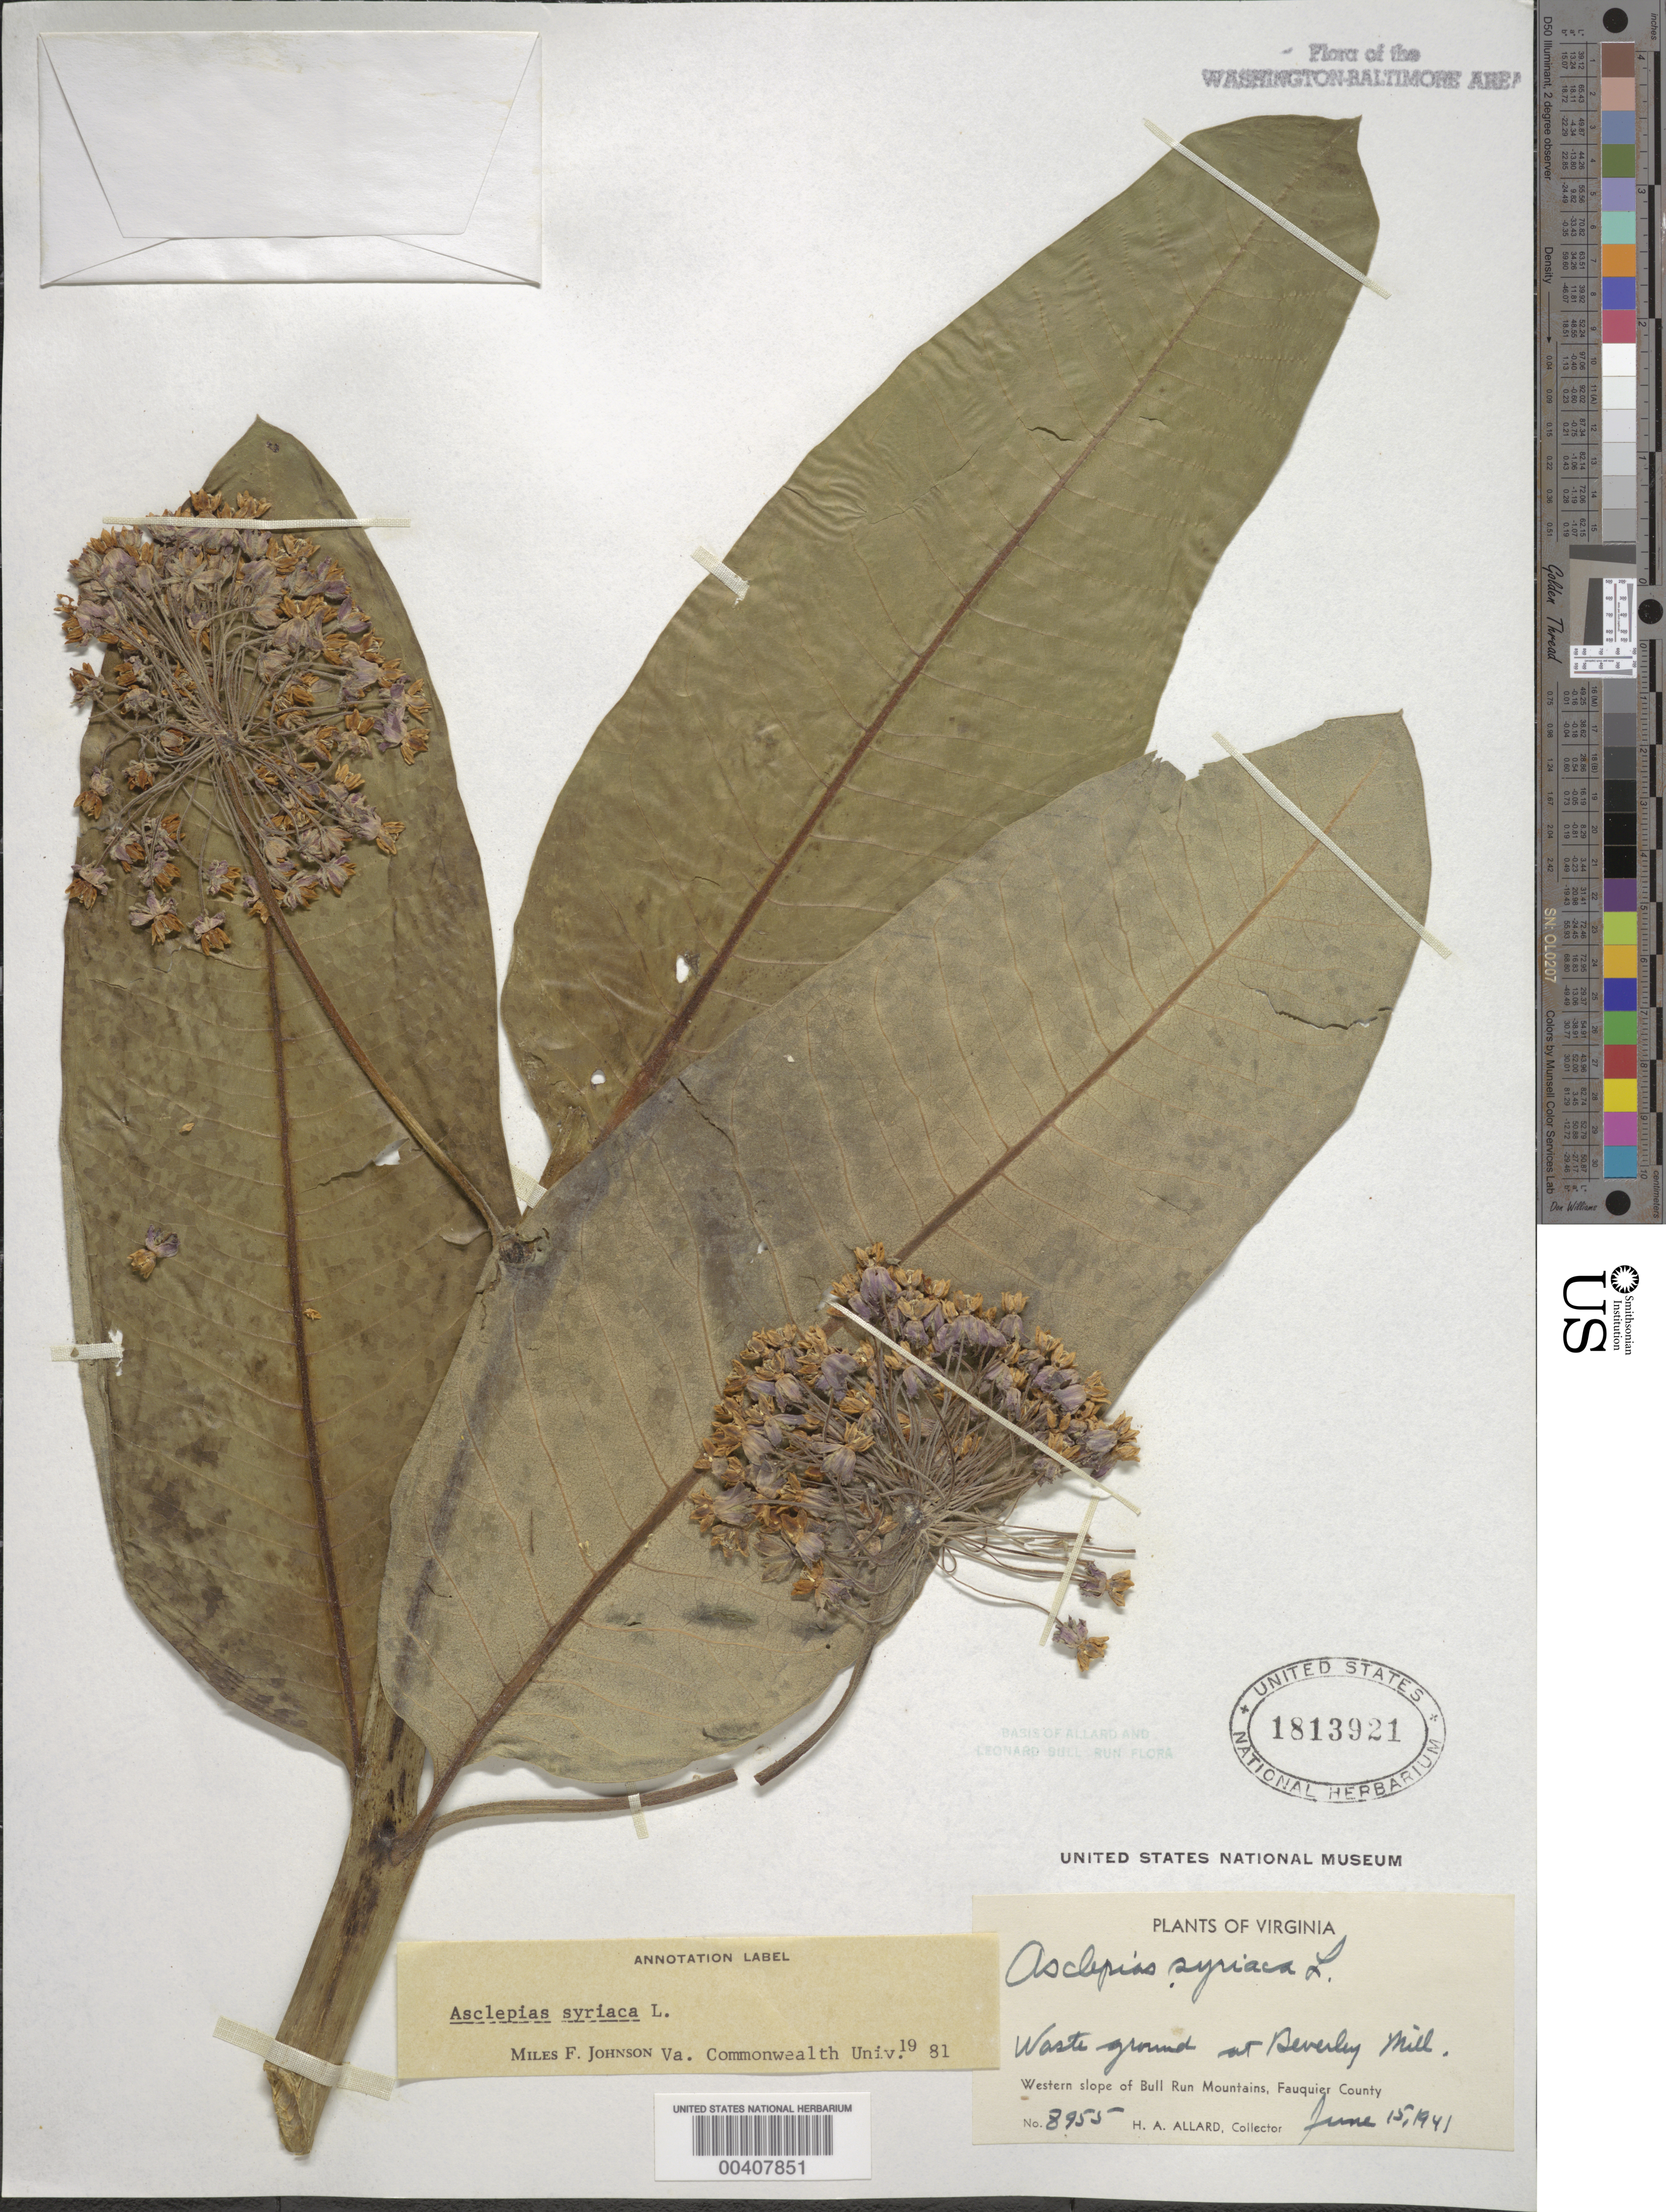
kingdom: Plantae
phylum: Tracheophyta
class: Magnoliopsida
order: Gentianales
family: Apocynaceae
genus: Asclepias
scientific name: Asclepias syriaca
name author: L.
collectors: H. A. Allard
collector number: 8955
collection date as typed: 15 Jun 1941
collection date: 1941-06-15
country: United States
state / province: Virginia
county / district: Fauquier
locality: Beverley Mill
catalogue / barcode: US 1813921